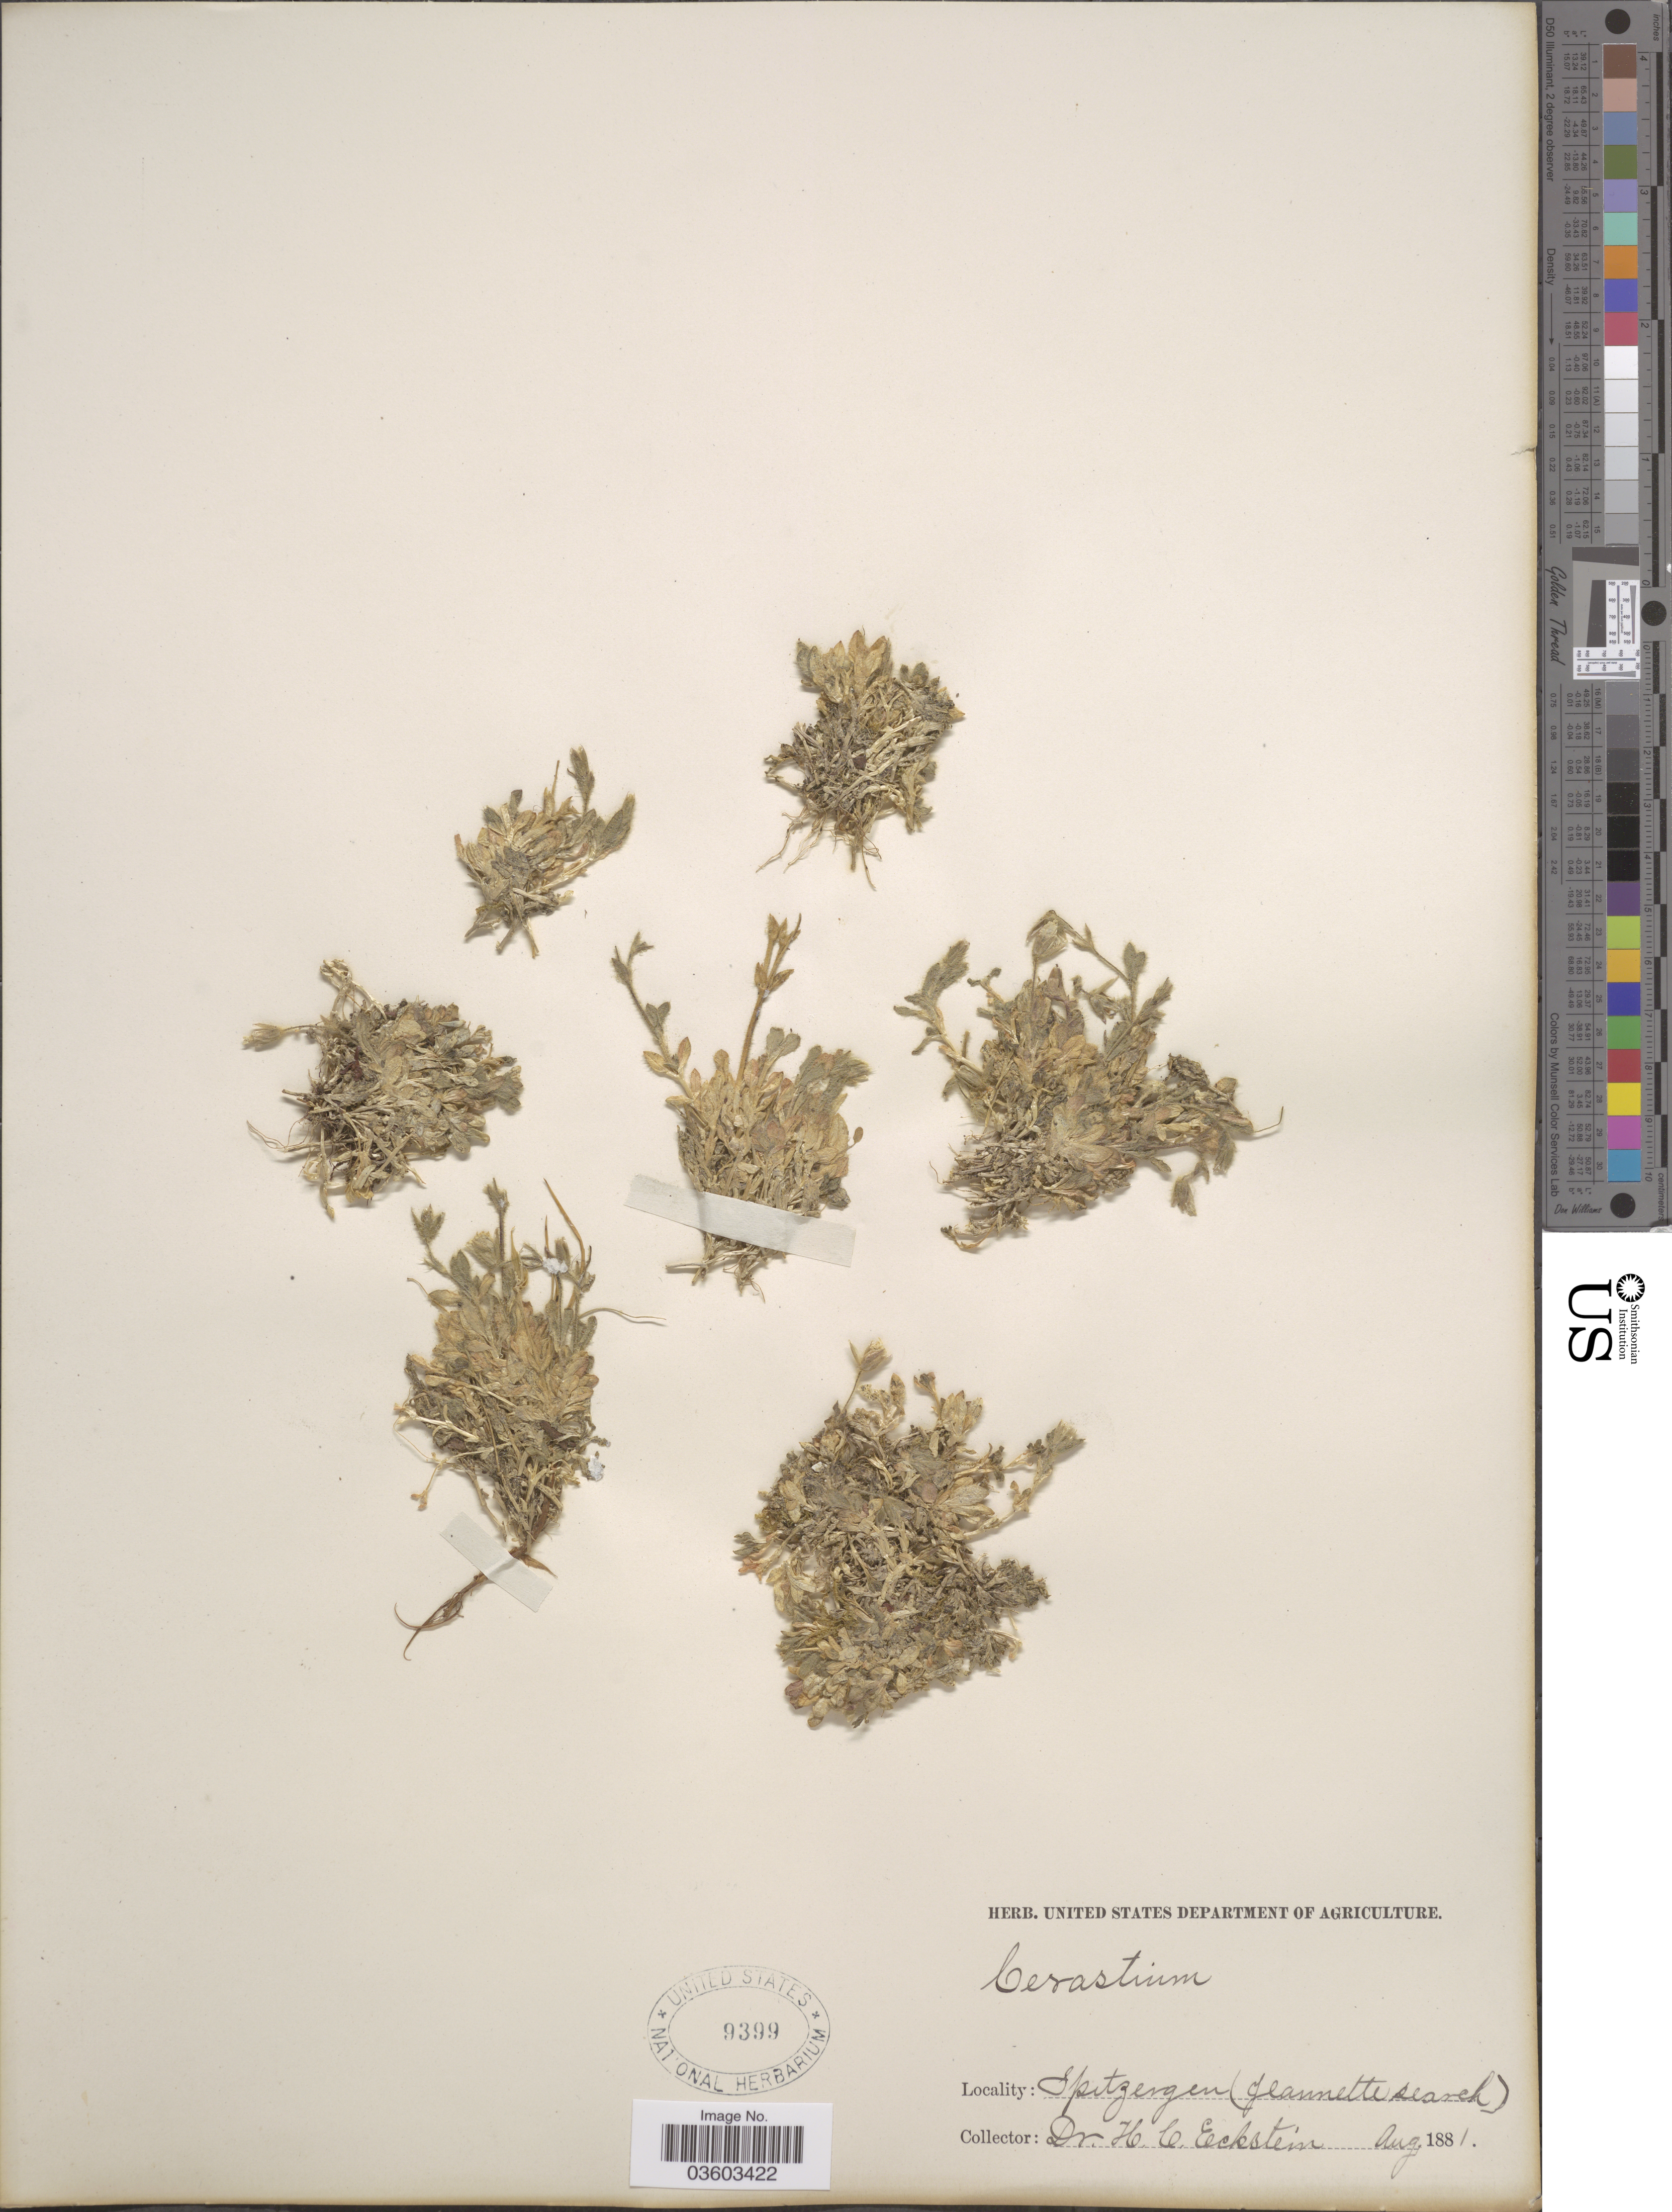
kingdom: Plantae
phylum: Tracheophyta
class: Magnoliopsida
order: Caryophyllales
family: Caryophyllaceae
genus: Cerastium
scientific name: Cerastium vulgatum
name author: L.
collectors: H. Eckstein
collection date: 1881-08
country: Norway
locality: Spitzergen (Jeannette search).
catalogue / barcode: US 9399